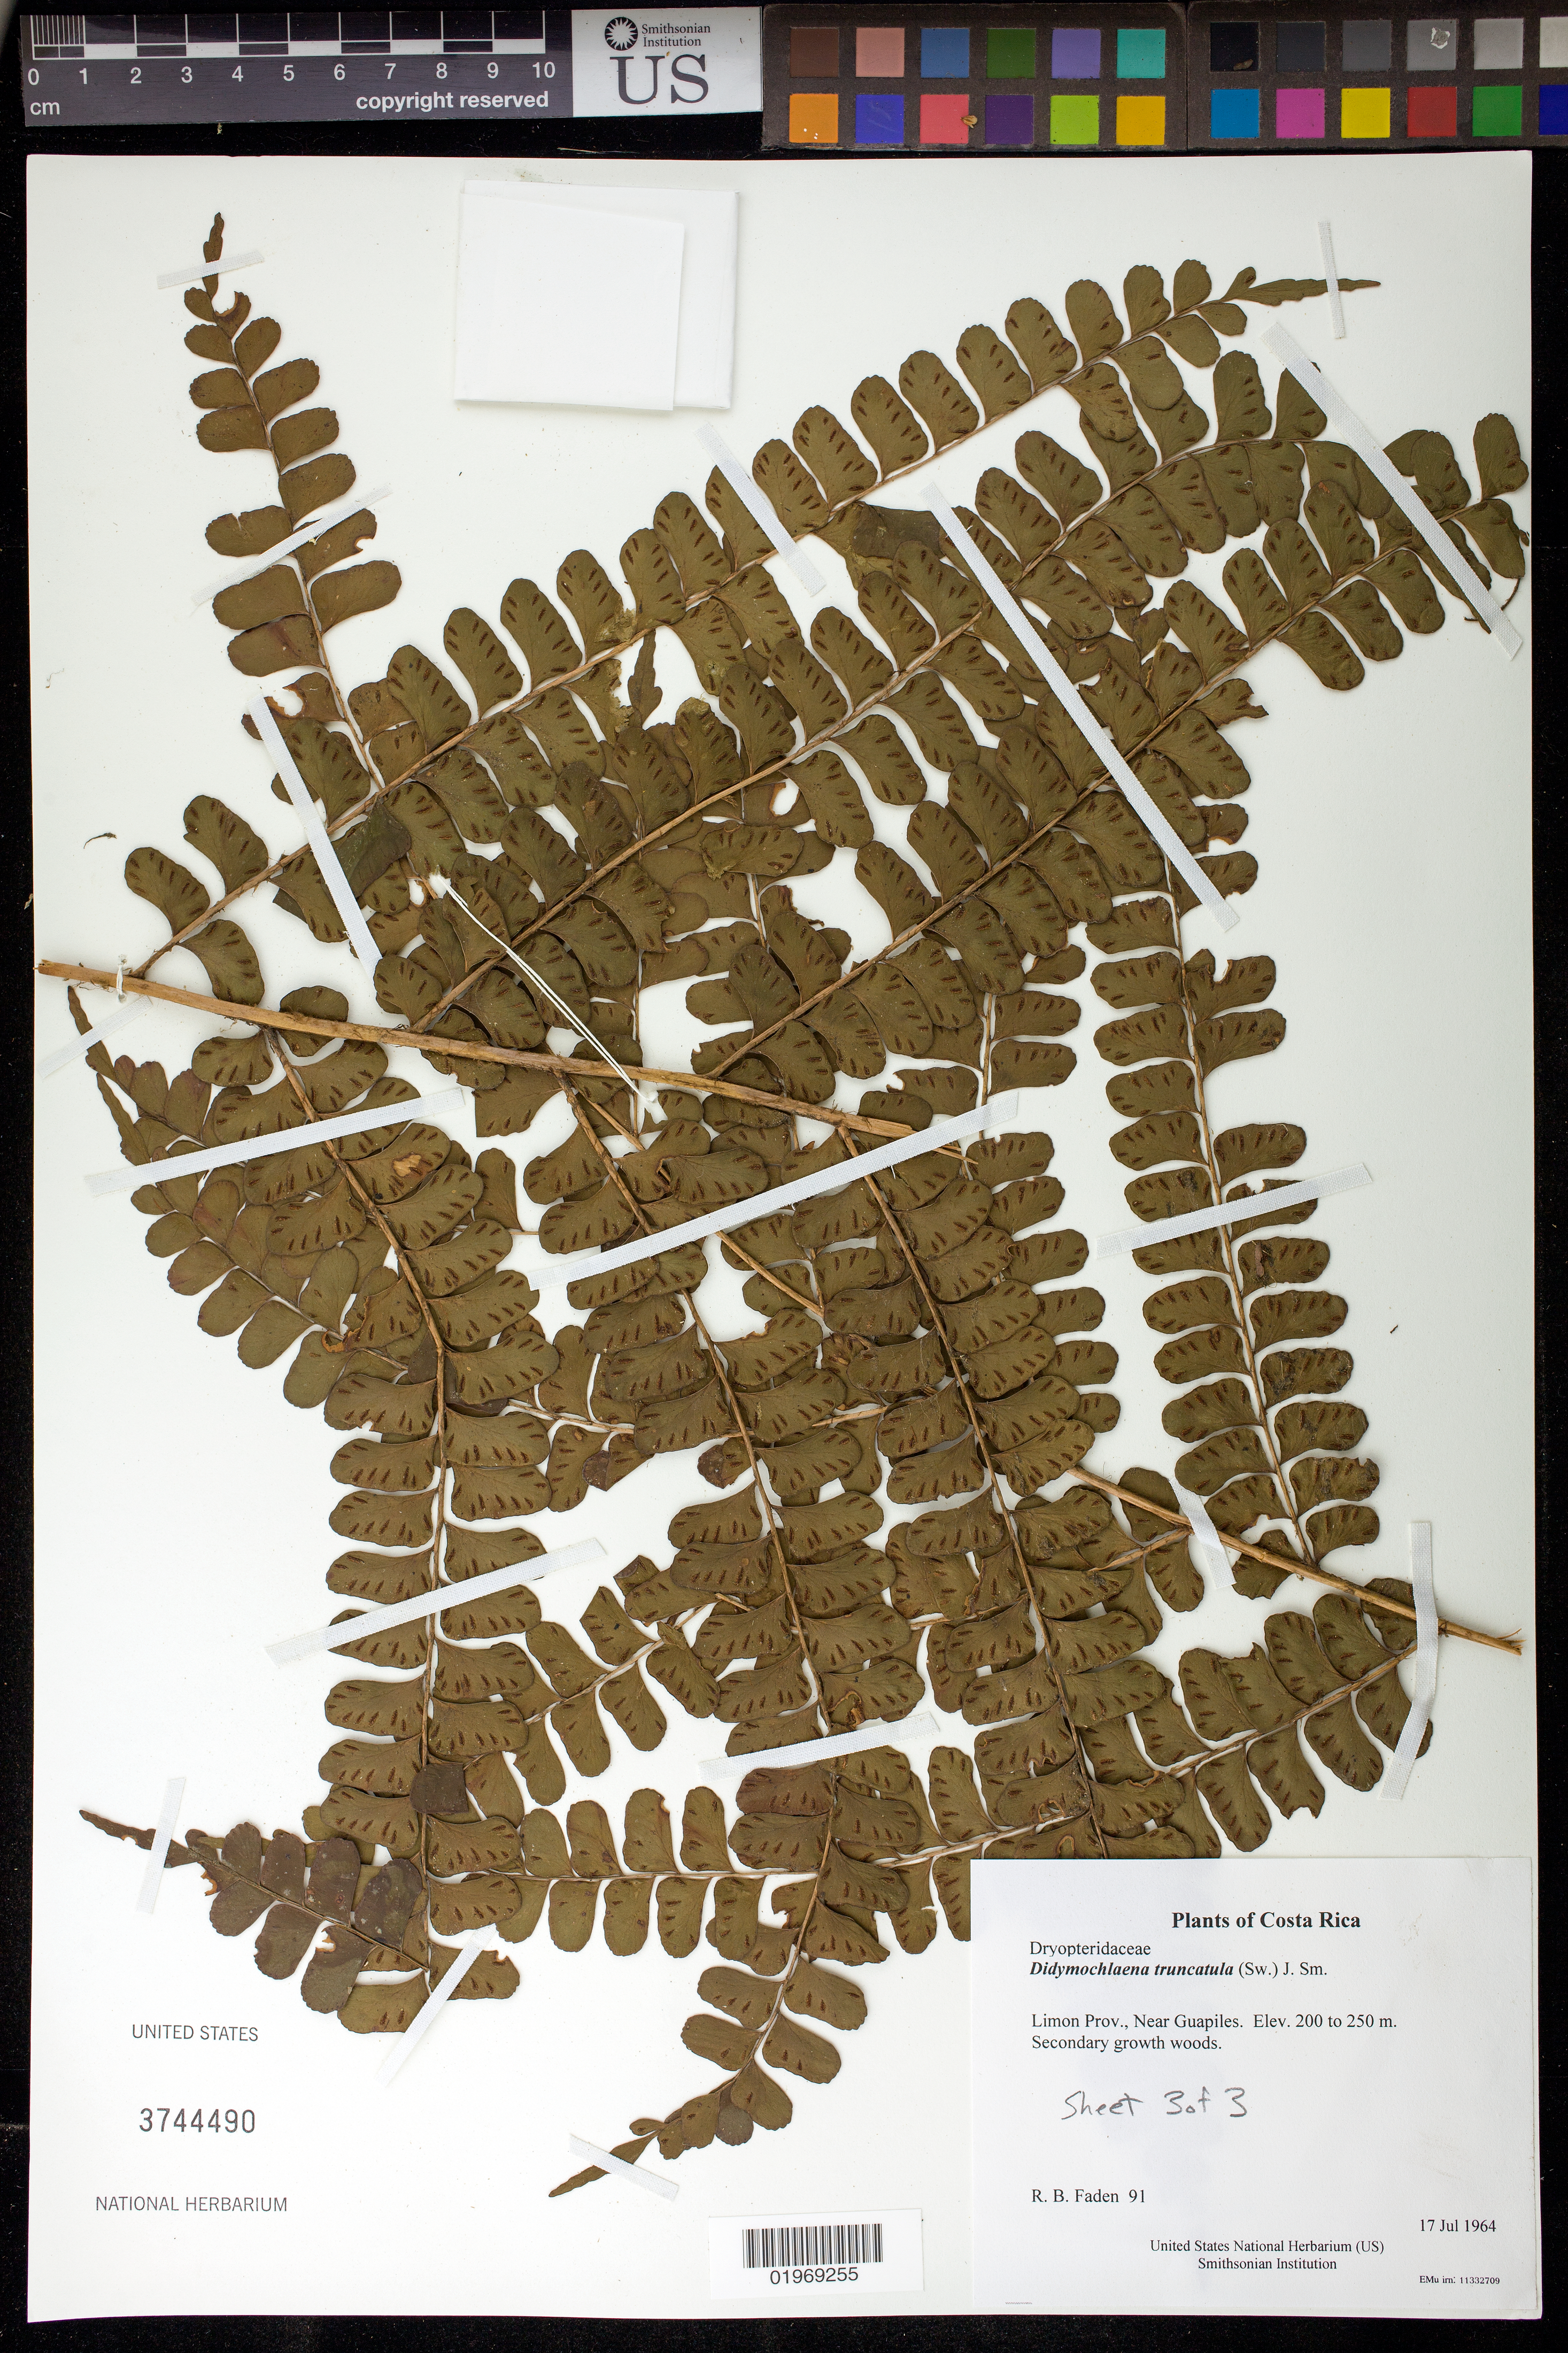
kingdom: Plantae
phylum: Tracheophyta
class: Polypodiopsida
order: Polypodiales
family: Didymochlaenaceae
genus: Didymochlaena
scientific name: Didymochlaena truncatula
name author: (Sw.) J. Sm.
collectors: R. B. Faden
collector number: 91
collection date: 1964-07-17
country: Costa Rica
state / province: Limon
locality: Near Guapiles.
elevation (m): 200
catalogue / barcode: US 3744490